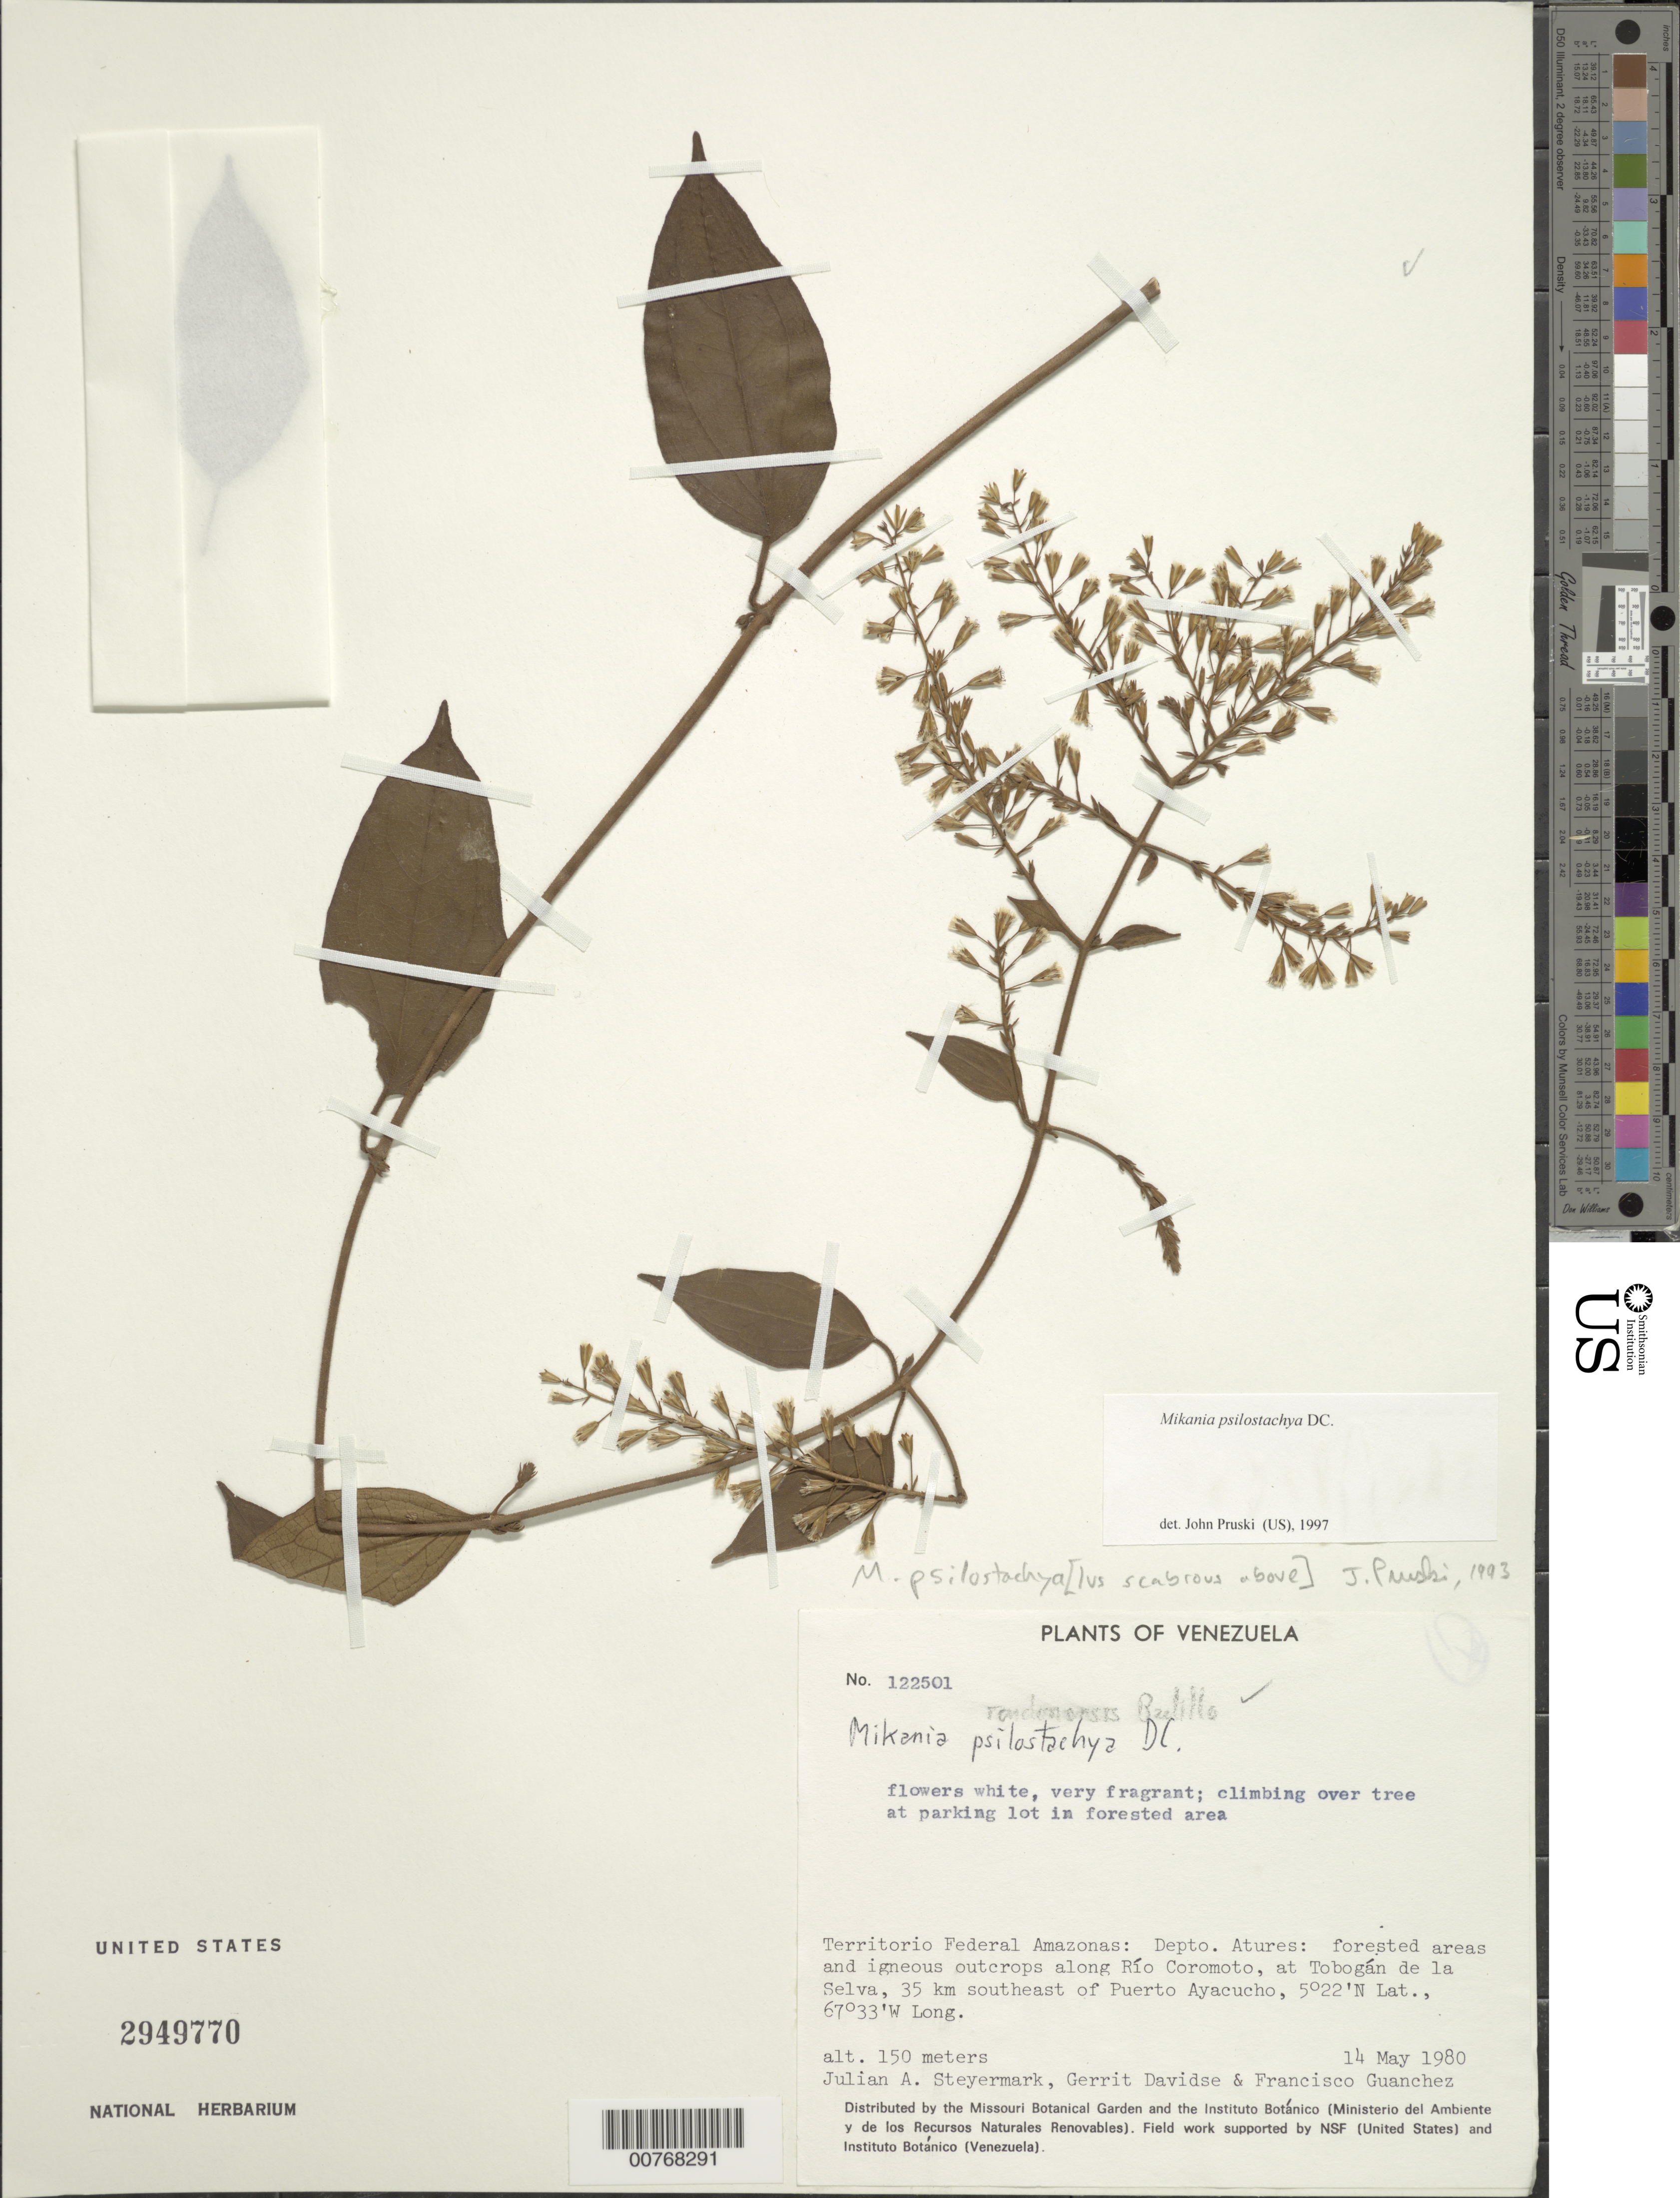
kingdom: Plantae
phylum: Tracheophyta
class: Magnoliopsida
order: Asterales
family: Asteraceae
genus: Mikania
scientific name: Mikania psilostachya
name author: DC.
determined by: Pruski, J. F.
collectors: J. Steyermark, G. Davidse & F. Guánchez M.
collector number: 122501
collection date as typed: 14-May-80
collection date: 1980-05-14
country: Venezuela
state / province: Amazonas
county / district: Atures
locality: Río Coromoto, at Tobogan de la Selva, 35 km SE of Puerto Ayacucho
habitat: Tree at parking lot in forested area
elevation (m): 150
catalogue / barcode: US 2949770